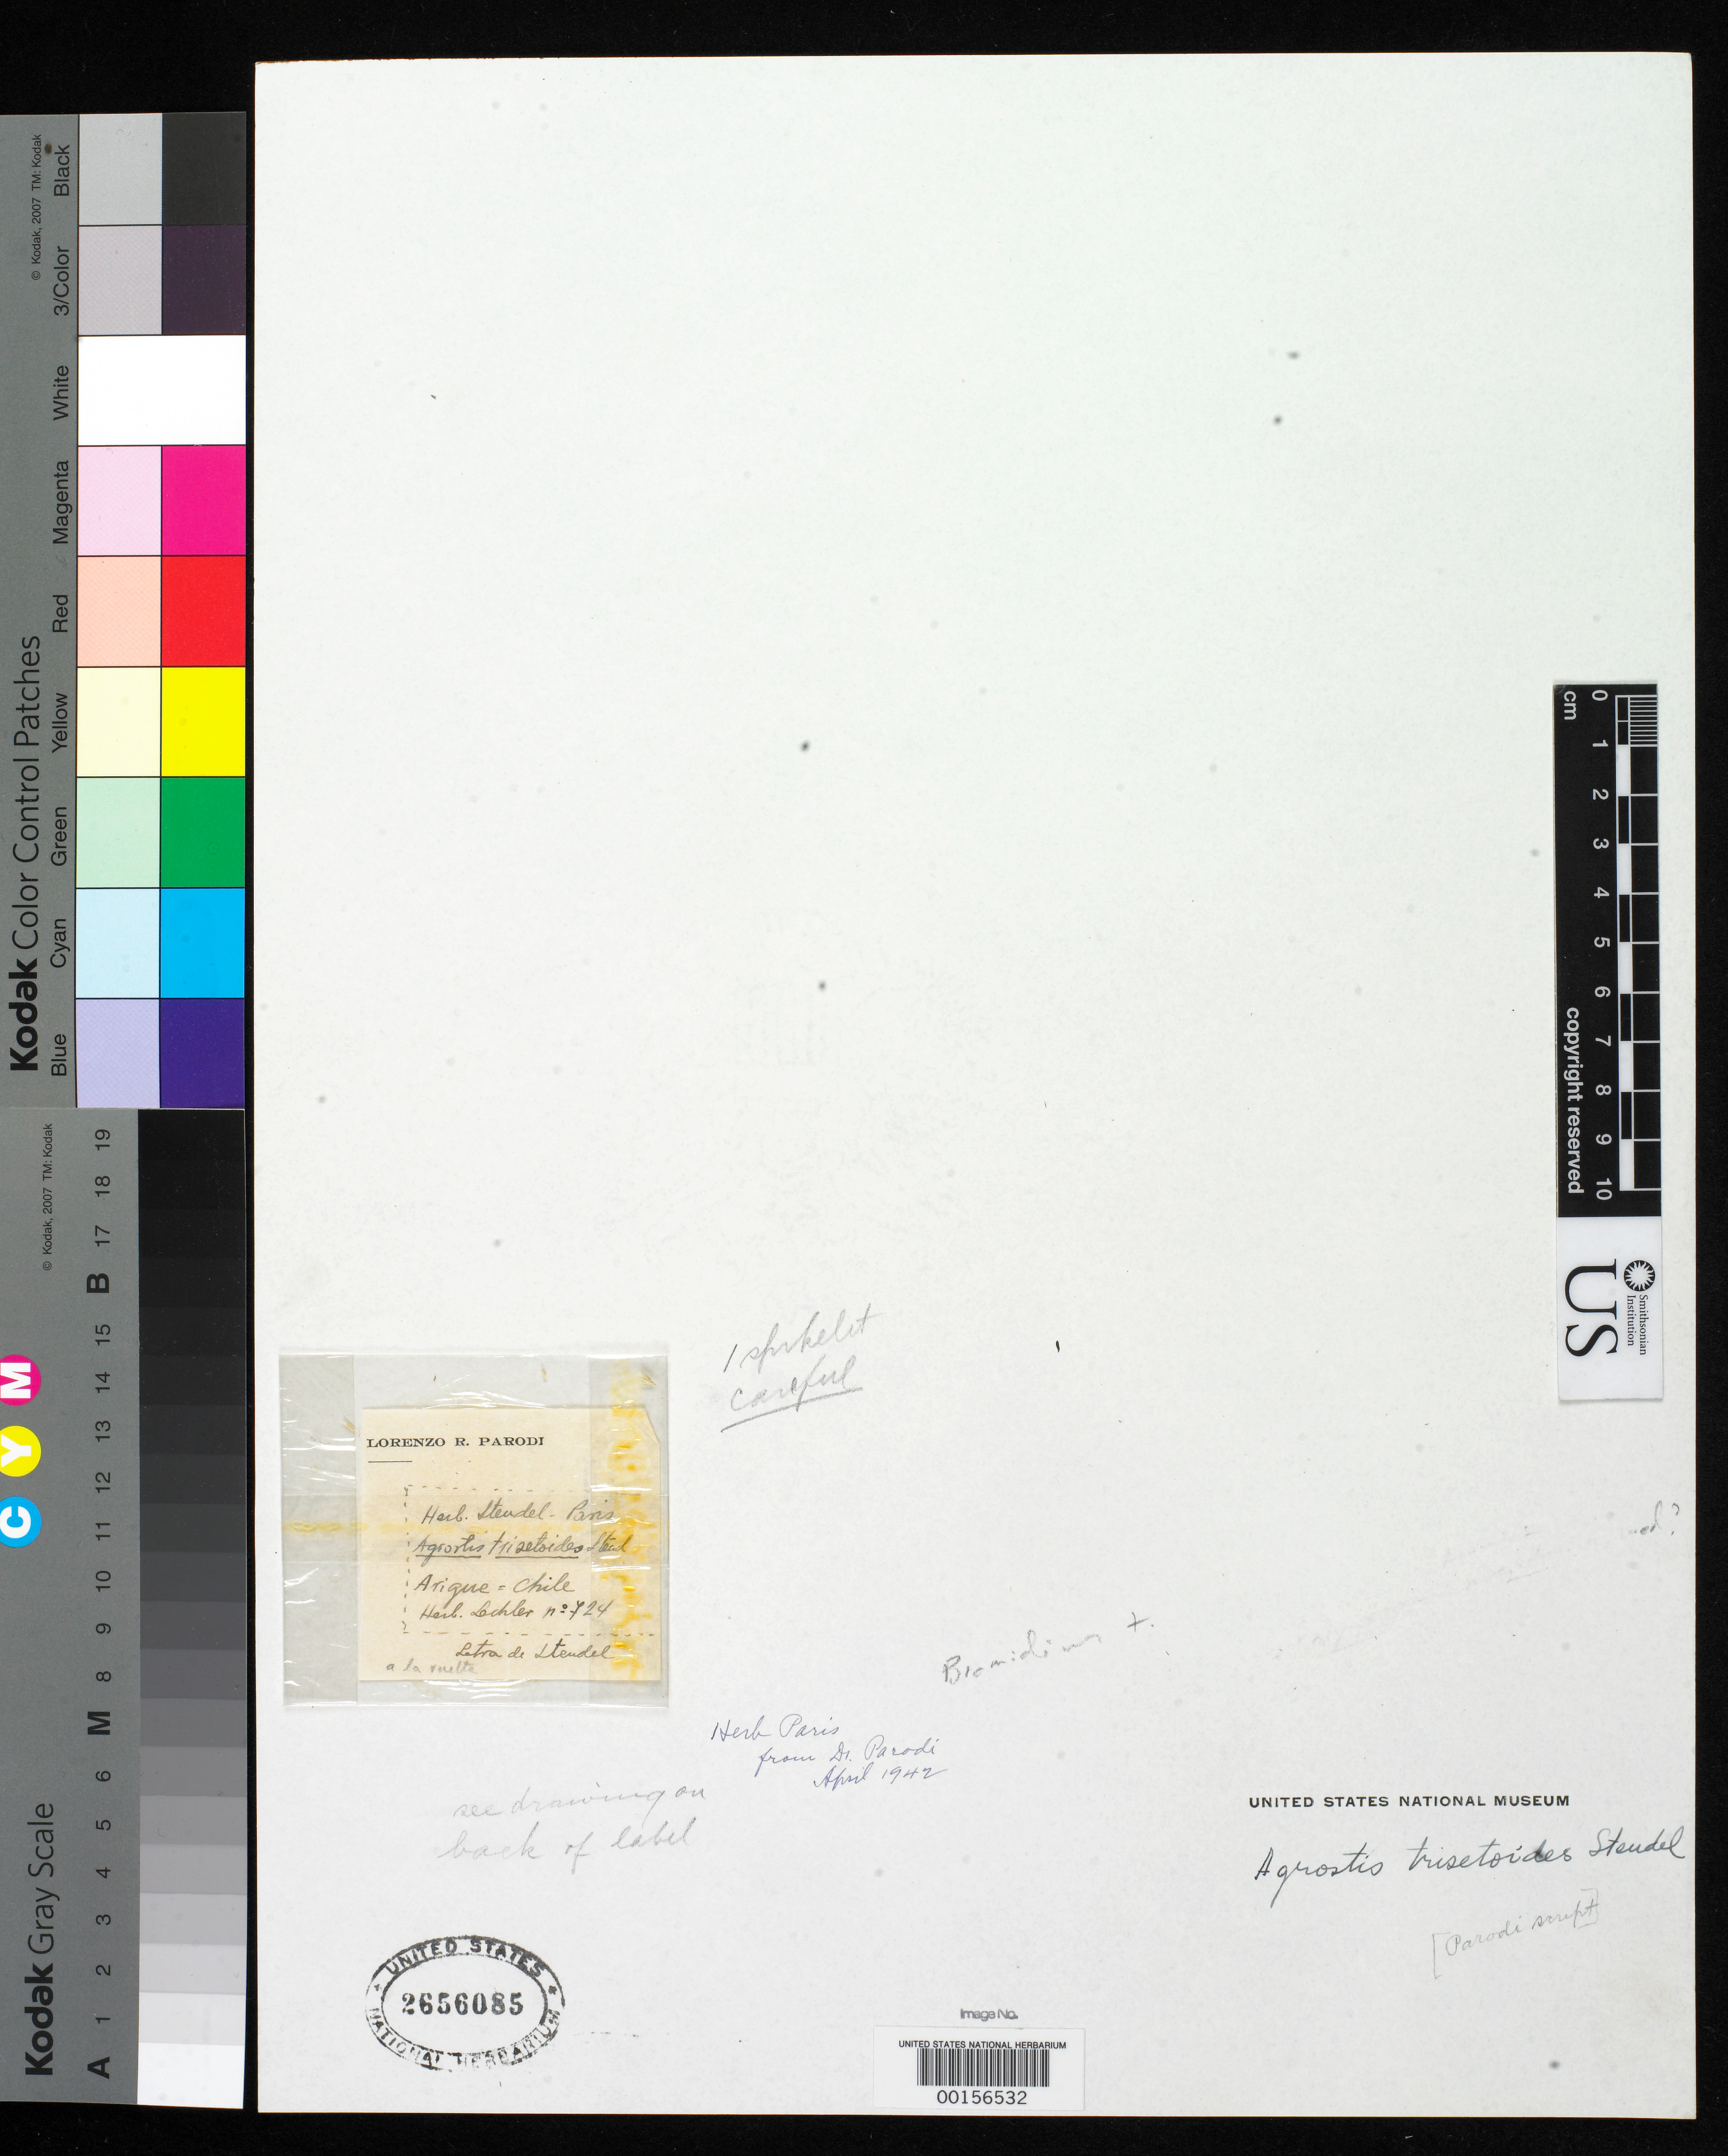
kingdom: Plantae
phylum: Tracheophyta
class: Liliopsida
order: Poales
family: Poaceae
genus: Agrostis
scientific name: Agrostis trisetoides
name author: Steud.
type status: Type Fragment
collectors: W. Lechler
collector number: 724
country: Chile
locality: Arigue.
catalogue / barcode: US 2656085